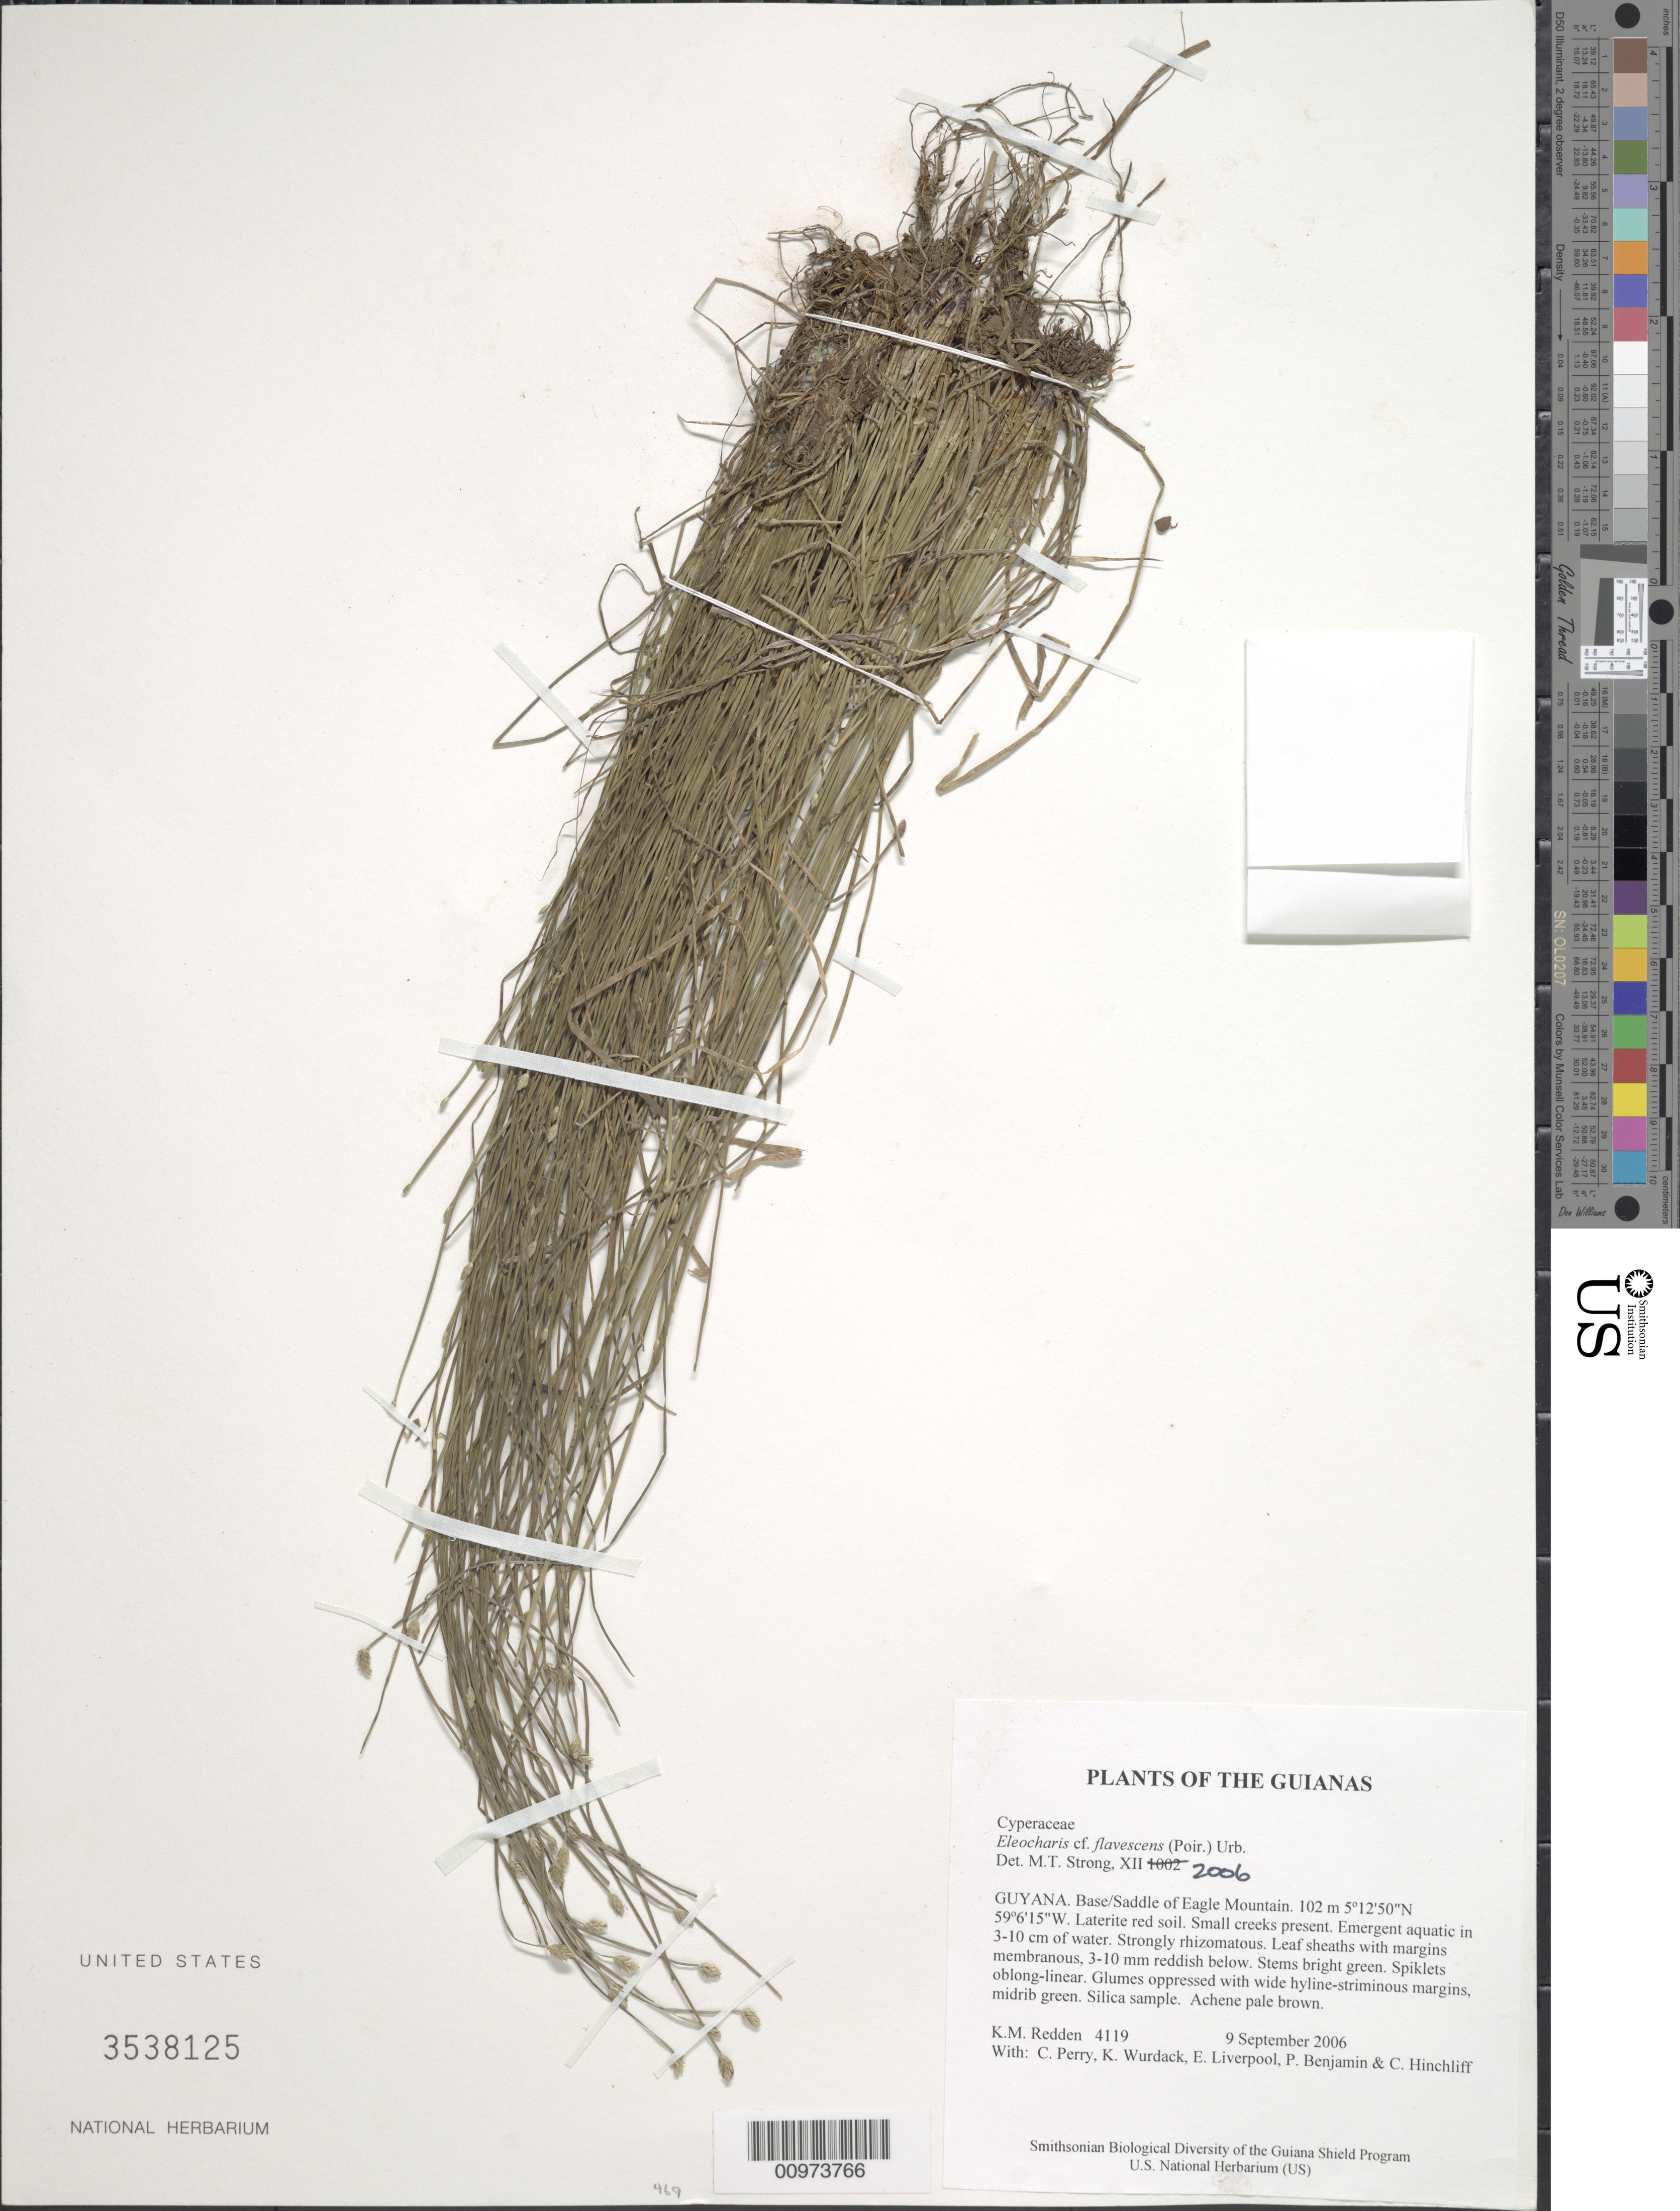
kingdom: Plantae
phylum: Tracheophyta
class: Liliopsida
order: Poales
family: Cyperaceae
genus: Eleocharis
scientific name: Eleocharis flavescens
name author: (Poir.) Urb.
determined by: Strong, M. T., (US), Smithsonian Institution - National Museum of Natural History (UNITED STATES)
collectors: K. M. Redden, C. Perry, K. Wurdack, E. Liverpool, P. Benjamin & C. E. Hinchliff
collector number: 4119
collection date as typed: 9 September 2006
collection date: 2006-09-09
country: Guyana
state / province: Potaro-Siparuni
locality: Base/Saddle of Eagle Mountain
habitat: Laterite red soil. Small creeks present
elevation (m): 102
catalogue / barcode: US 3538125